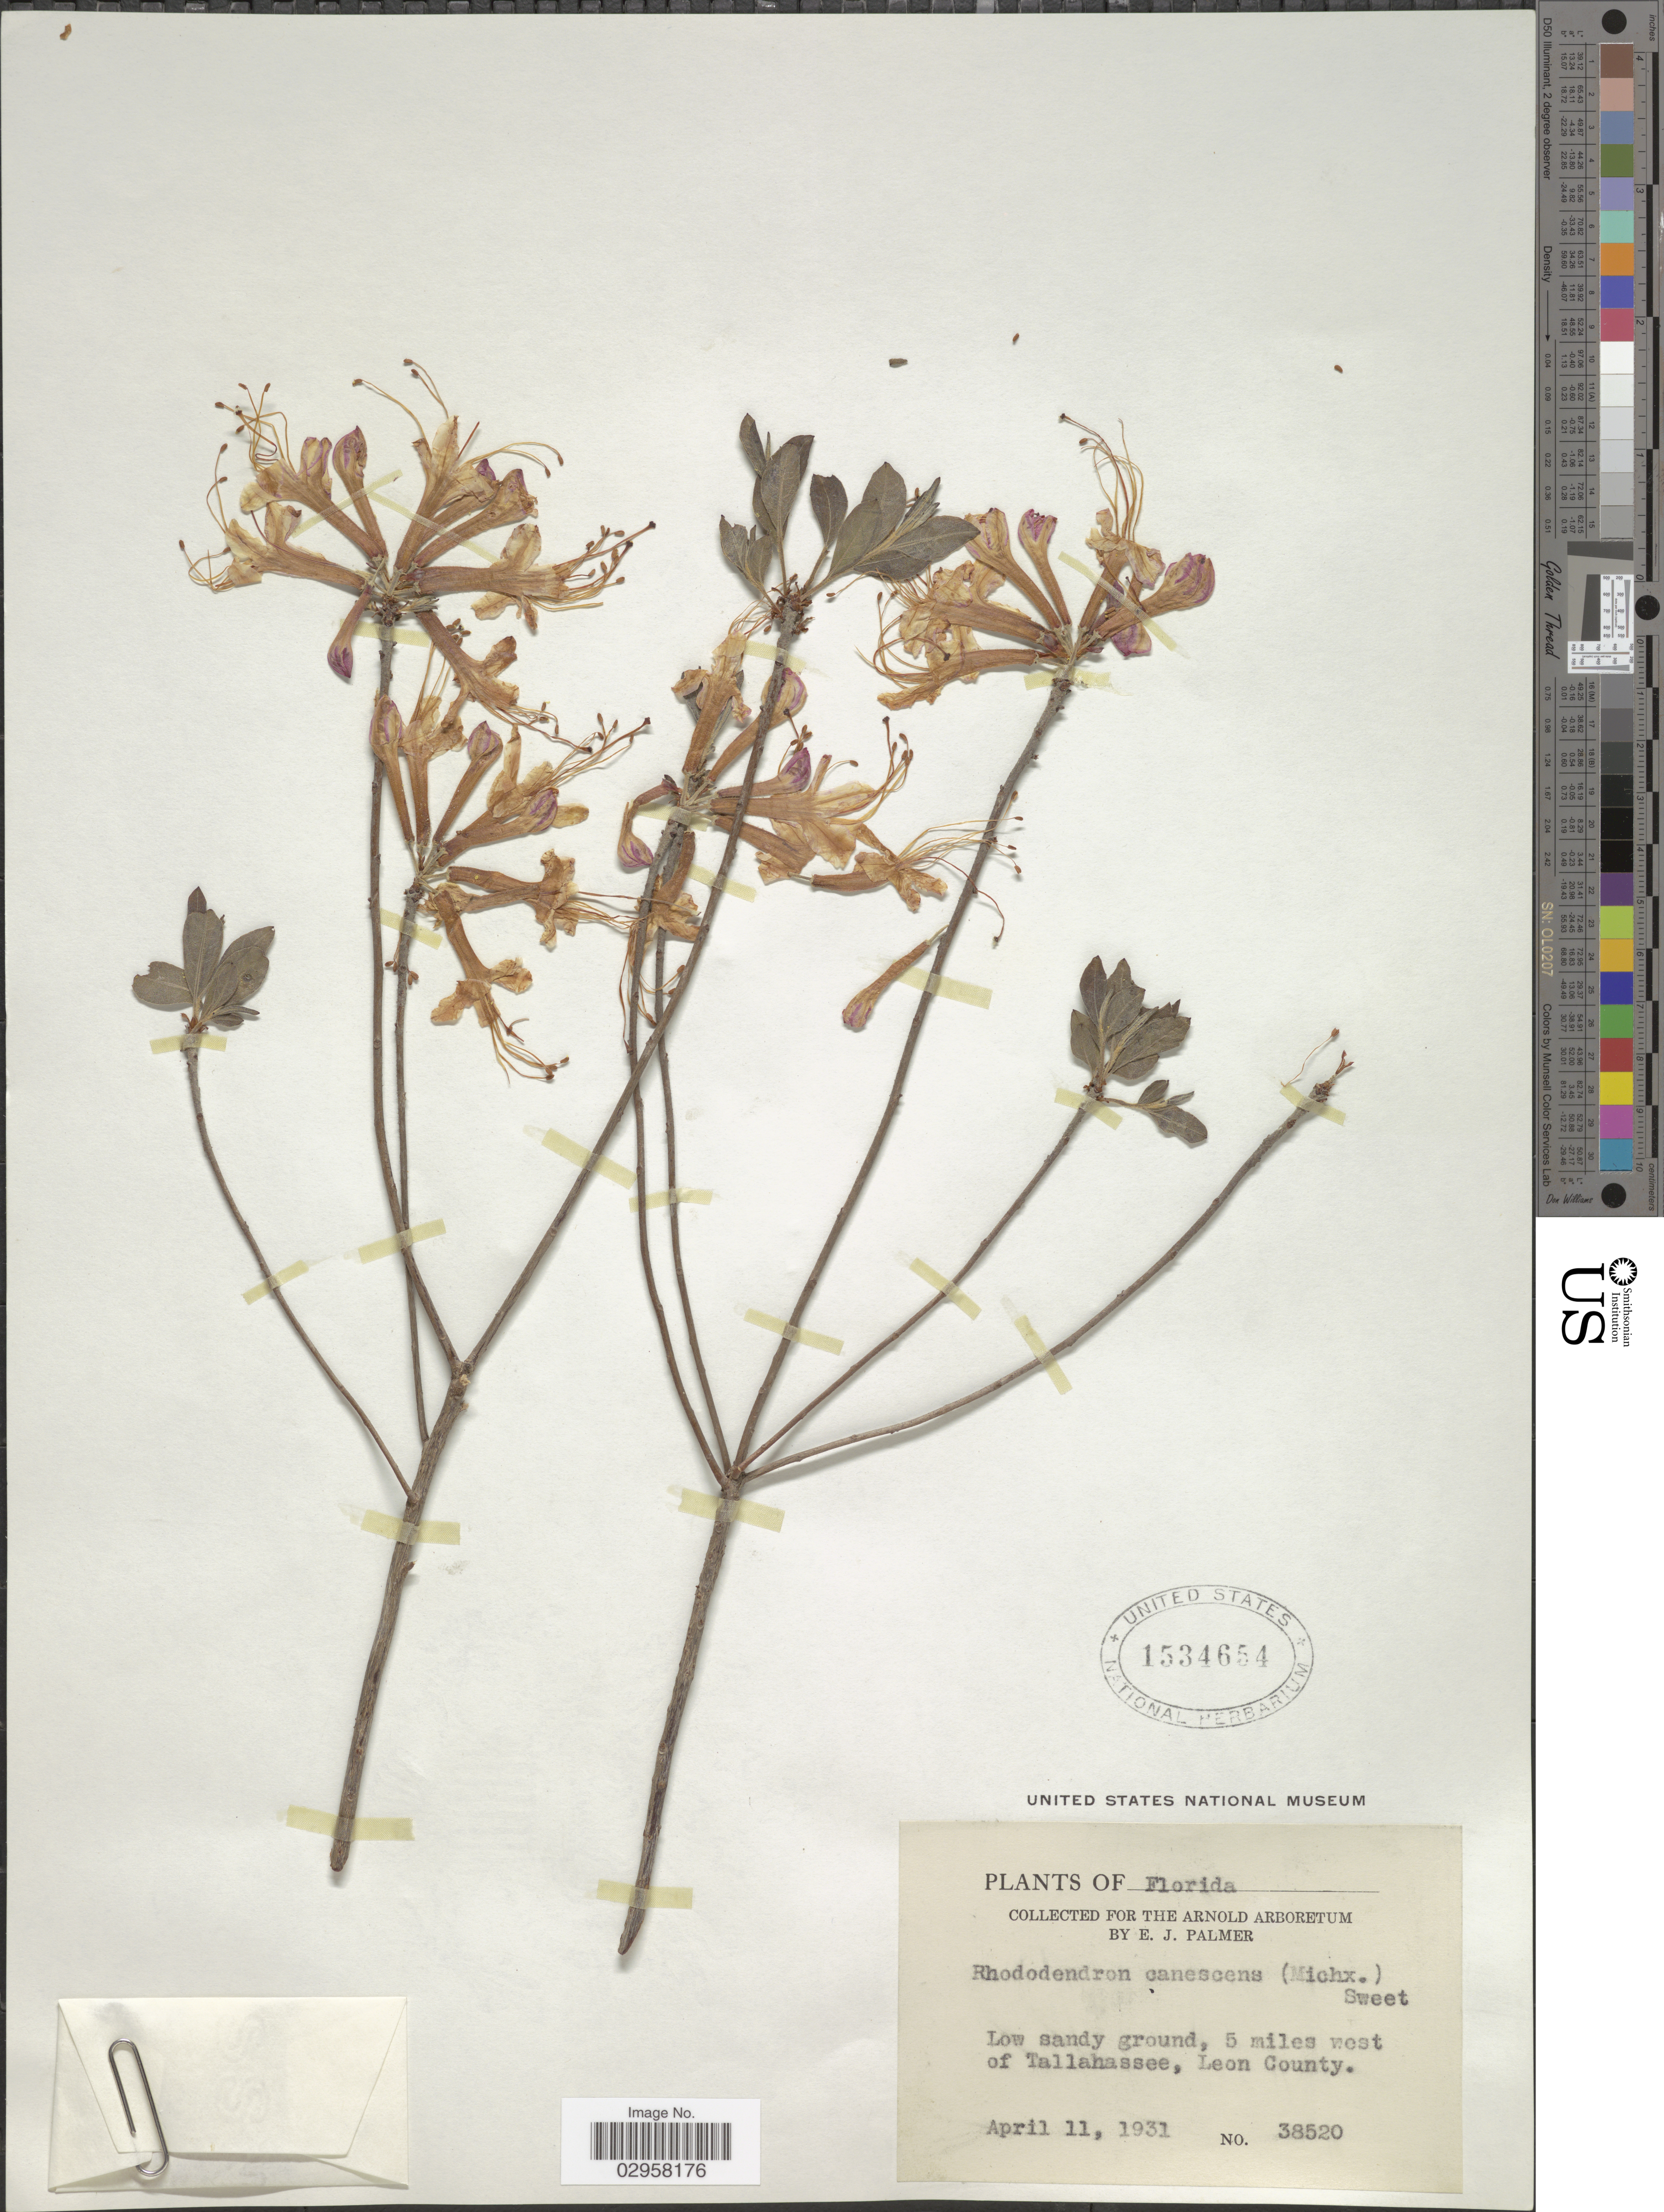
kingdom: Plantae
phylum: Tracheophyta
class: Magnoliopsida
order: Ericales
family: Ericaceae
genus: Rhododendron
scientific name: Rhododendron canescens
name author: (Michx.) Sweet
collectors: E. J. Palmer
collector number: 38520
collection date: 1931-04-11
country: United States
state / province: Florida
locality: Low sandy ground, 5 miles west of Tallahassee, Leon County.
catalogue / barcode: US 1534654